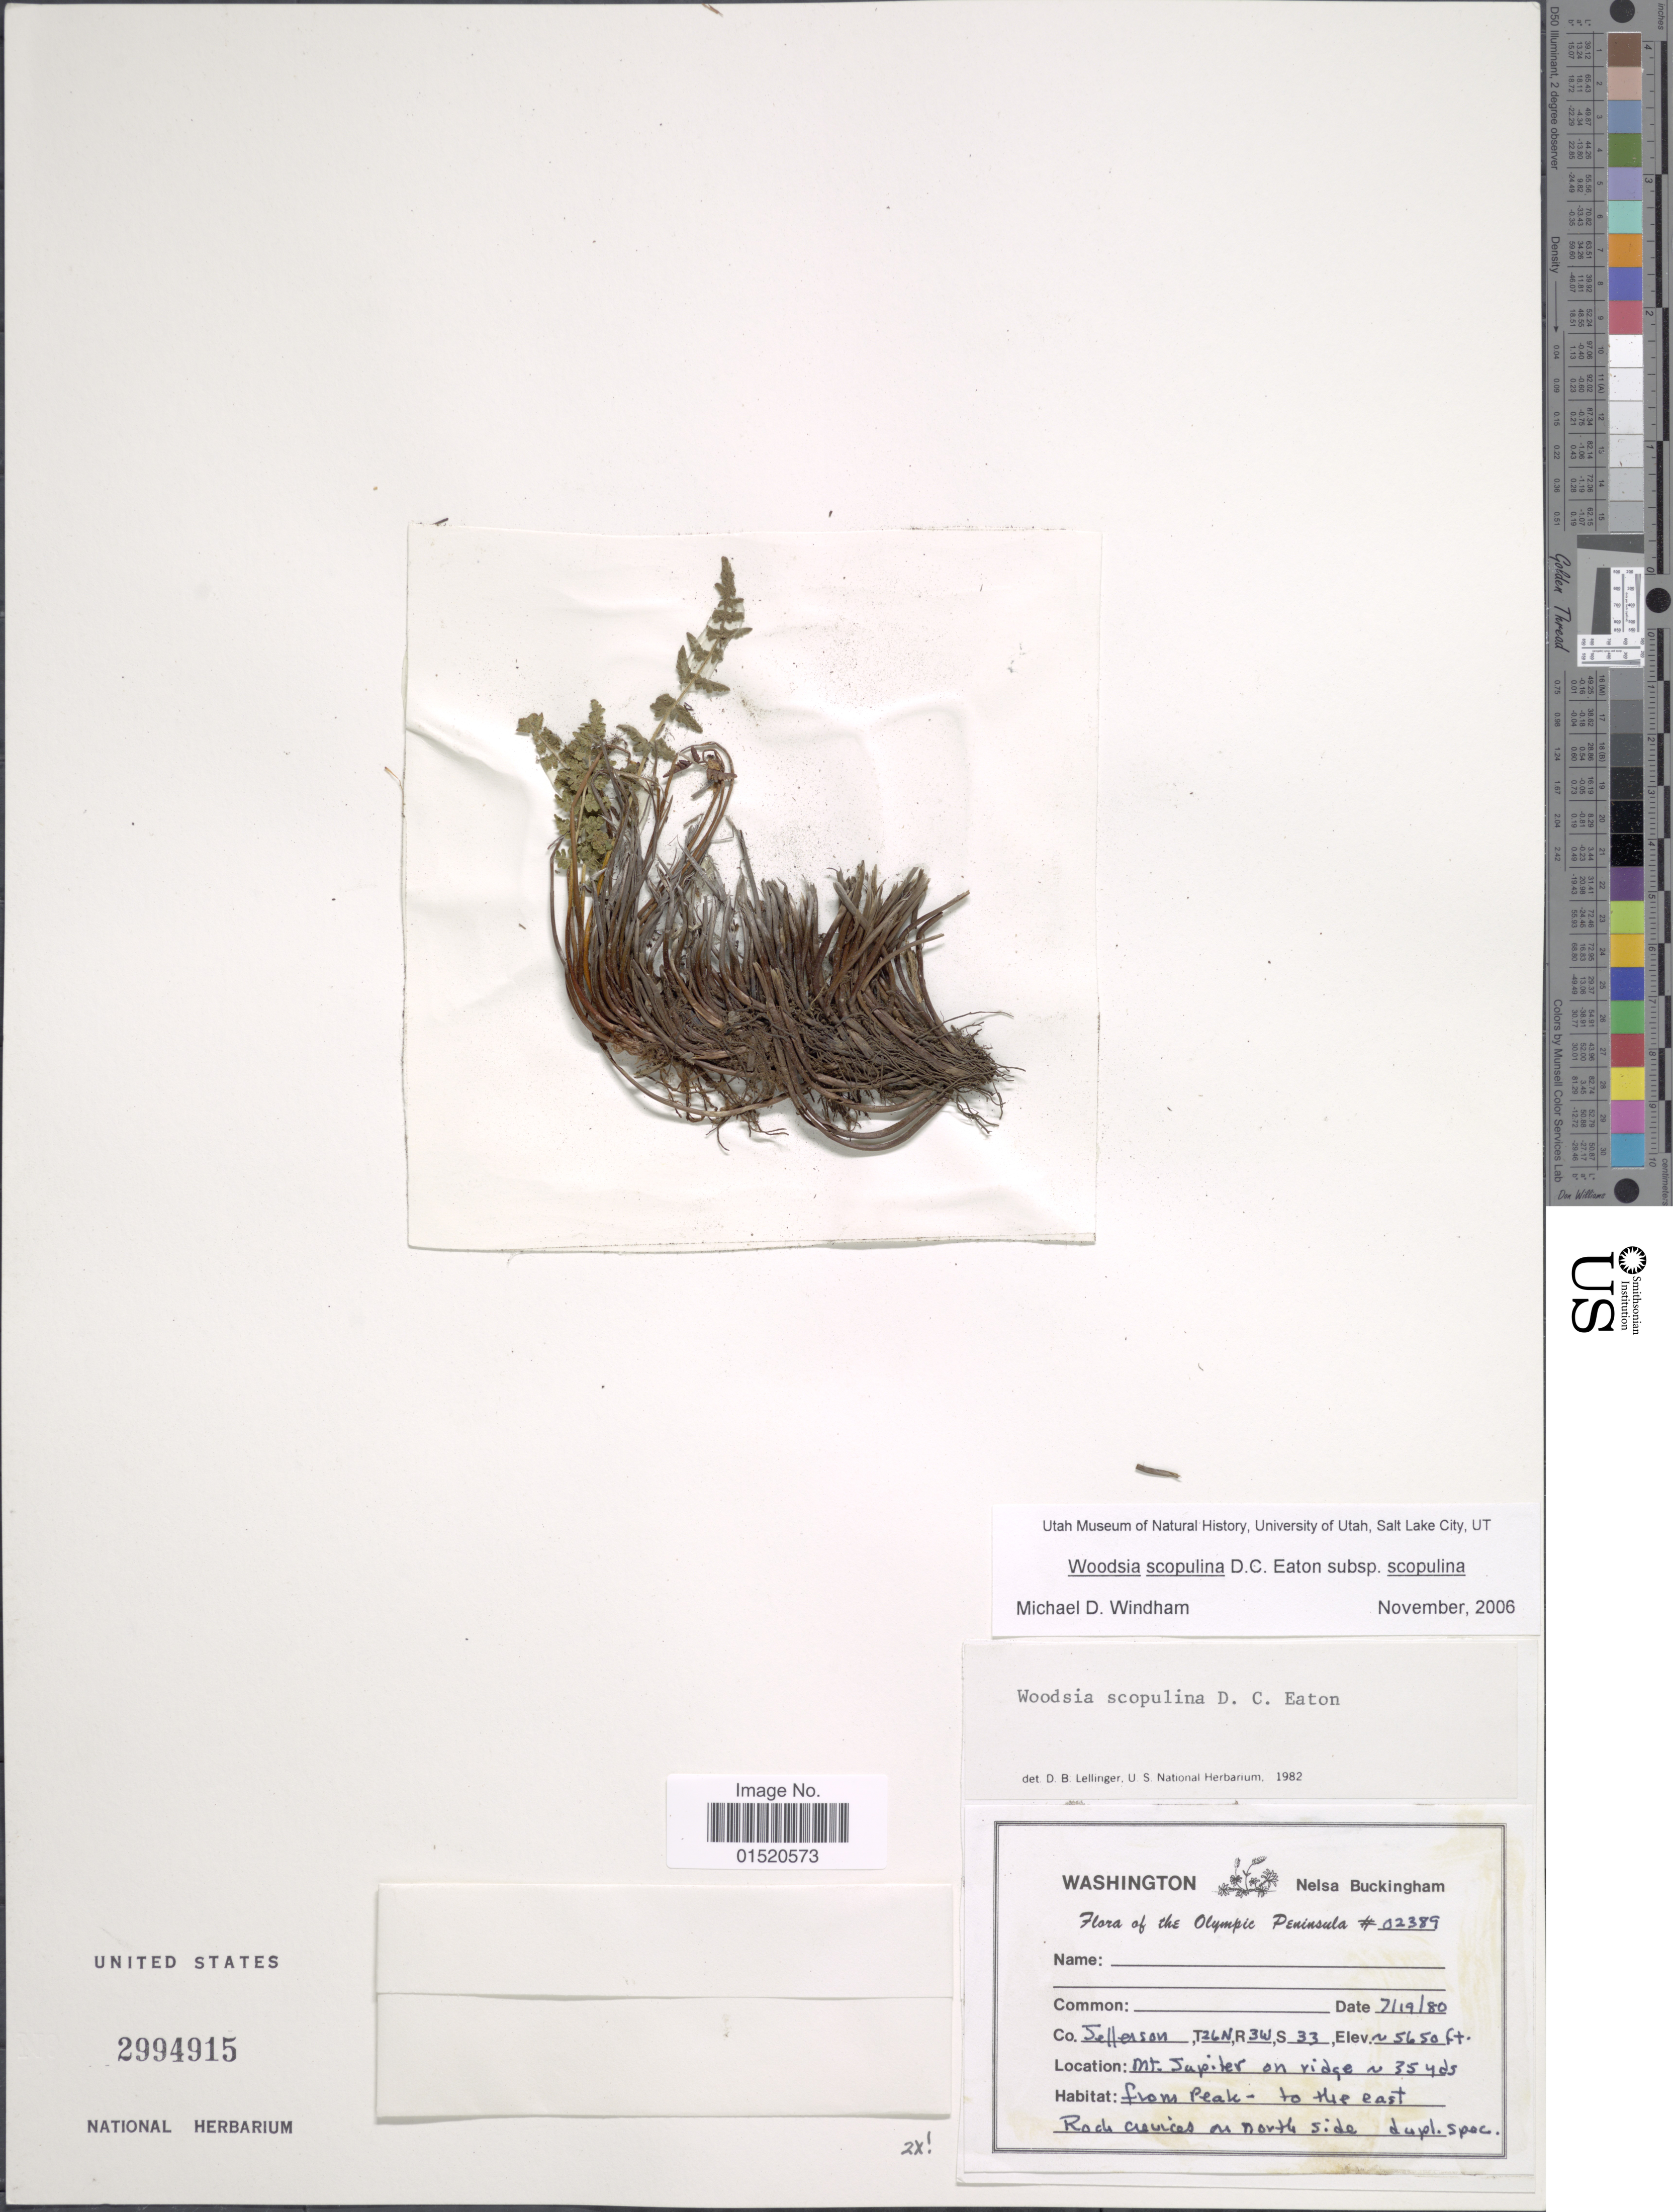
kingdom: Plantae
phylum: Tracheophyta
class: Polypodiopsida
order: Polypodiales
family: Woodsiaceae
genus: Woodsia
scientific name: Woodsia scopulina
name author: D.C. Eaton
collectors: N. Buckingham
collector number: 02389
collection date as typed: Transcribed d/m/y: 19/7/80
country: United States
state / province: Washington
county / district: Jefferson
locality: The Olympic Peninsula, Co Jefferson, T26N, R3W, S33, Mt. Jupiter on ridge N 35 yds from peak - to the east. Rock crevices on north side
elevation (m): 1722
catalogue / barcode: US 2994915